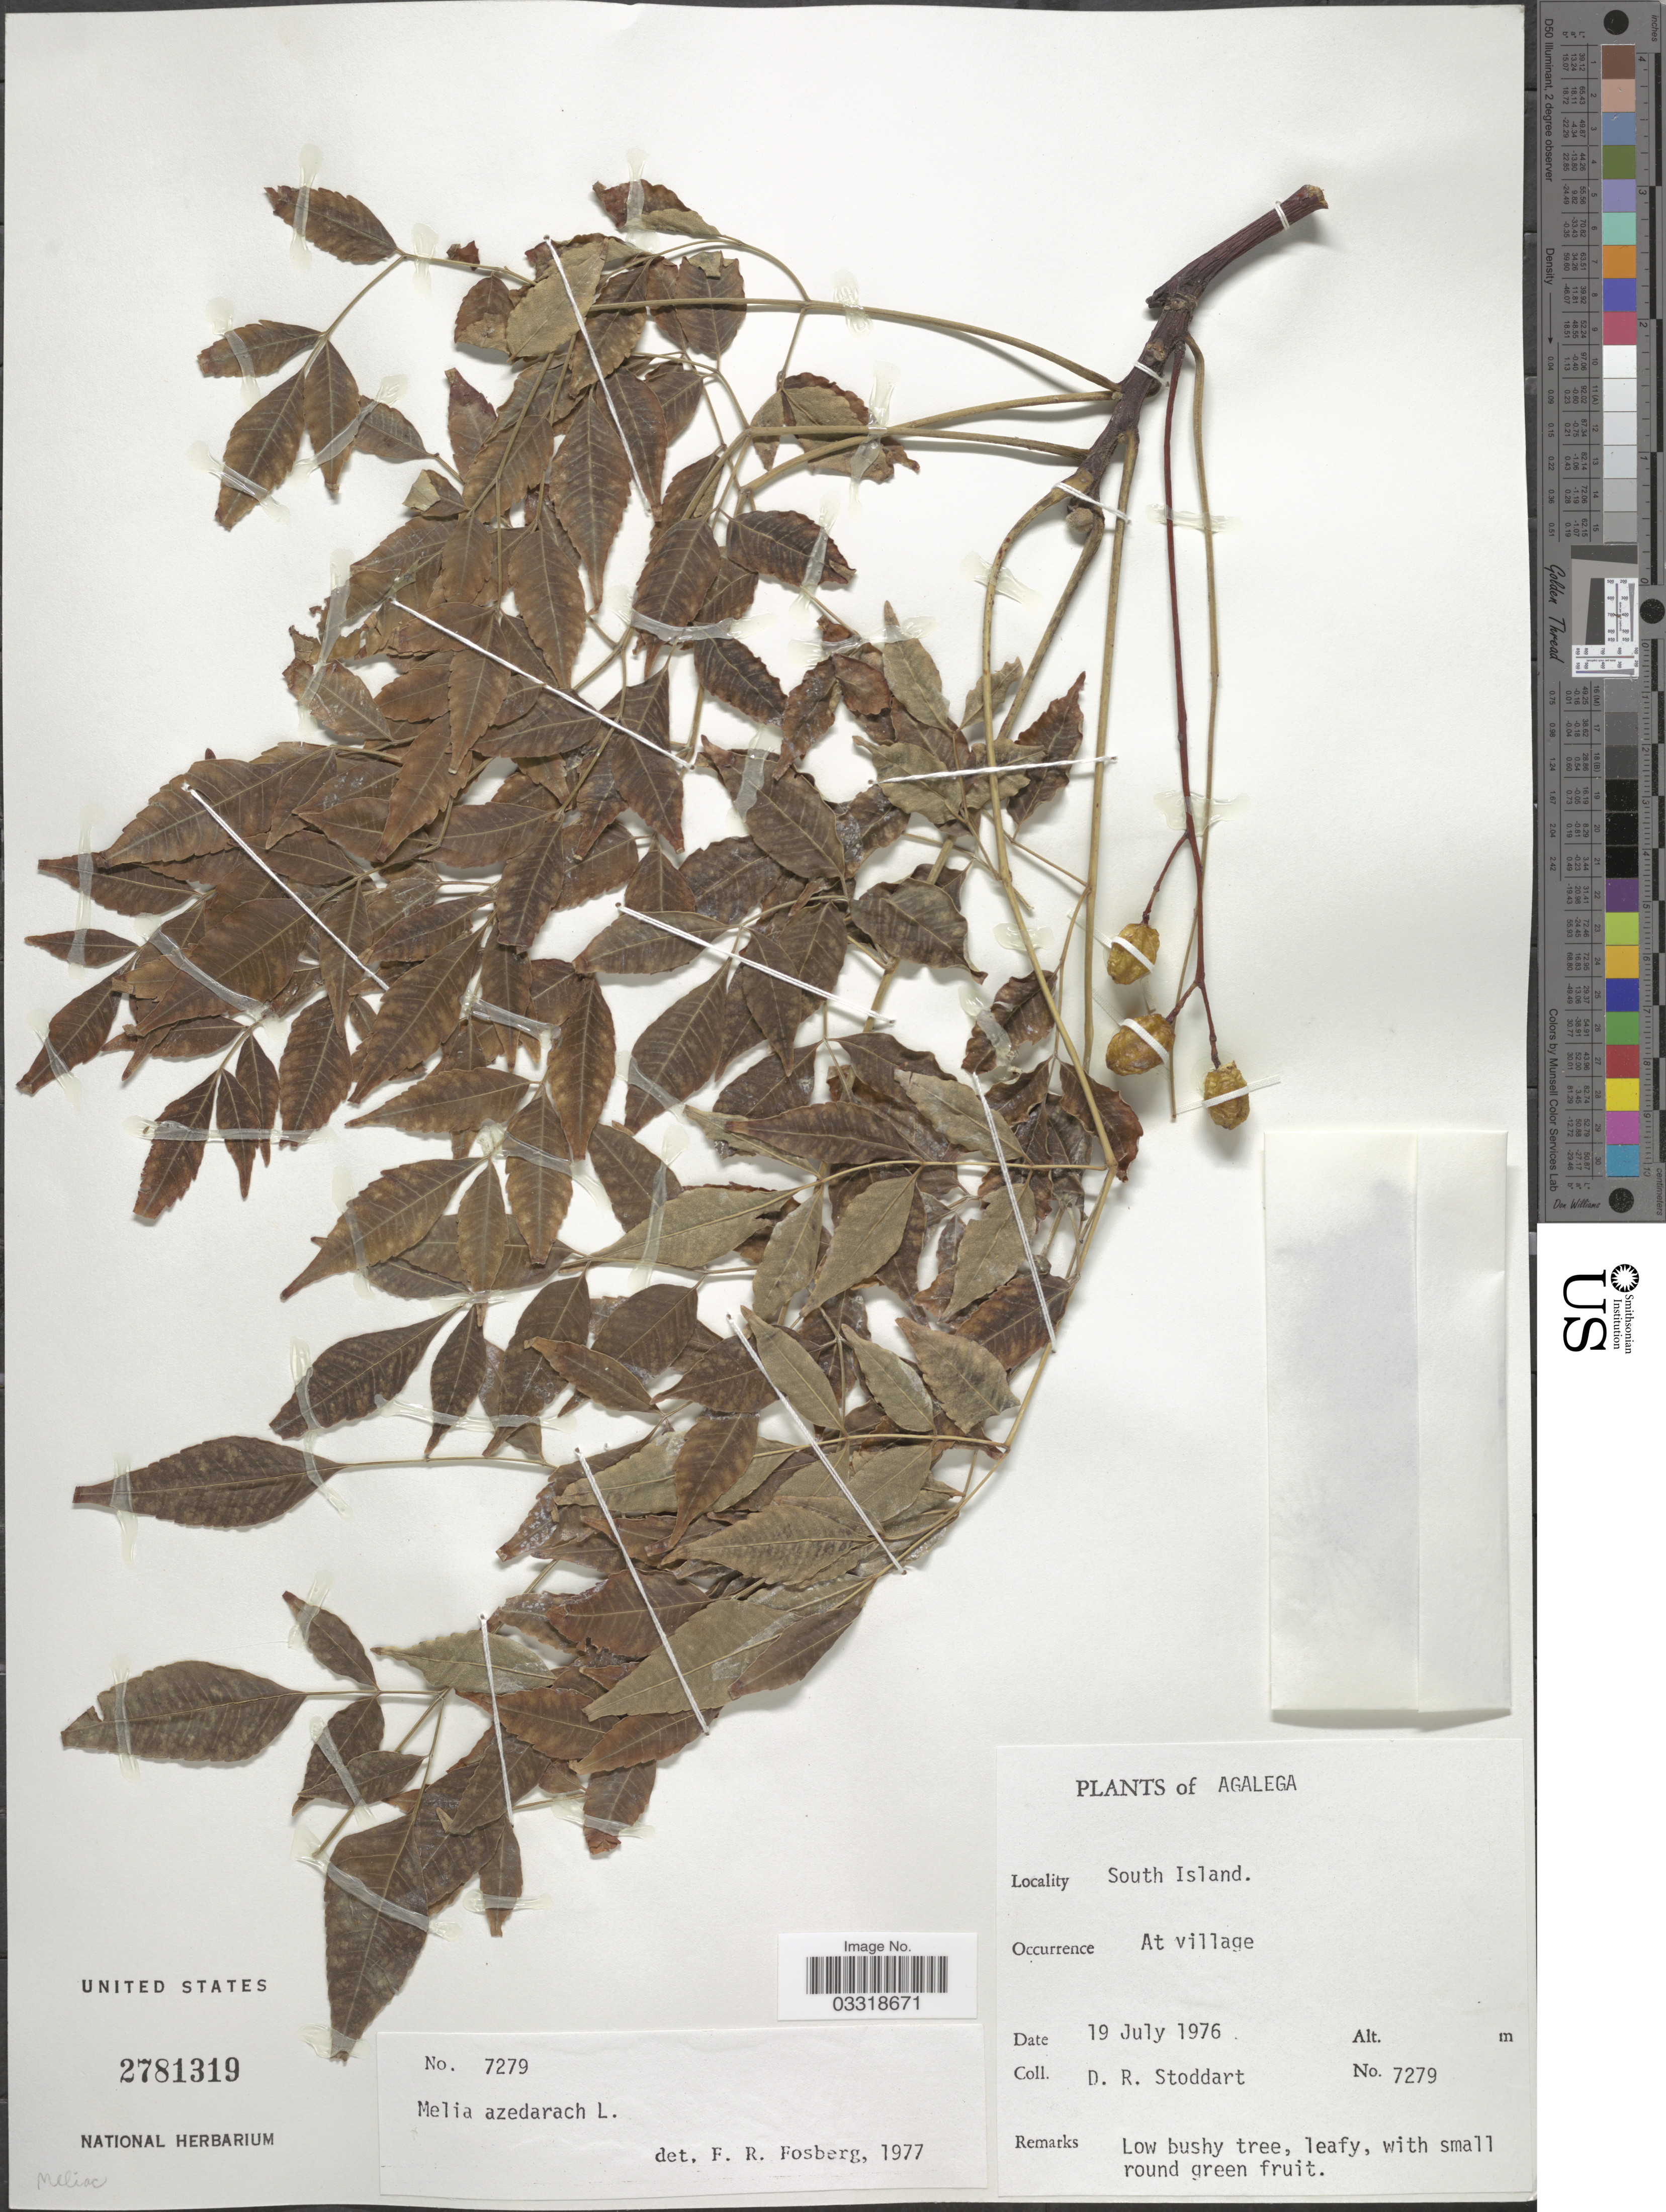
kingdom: Plantae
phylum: Tracheophyta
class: Magnoliopsida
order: Sapindales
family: Meliaceae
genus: Melia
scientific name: Melia azedarach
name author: L.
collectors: D. R. Stoddart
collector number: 7279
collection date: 1976-07-19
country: Mauritius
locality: Agalega. South Island. At village.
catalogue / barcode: US 2781319